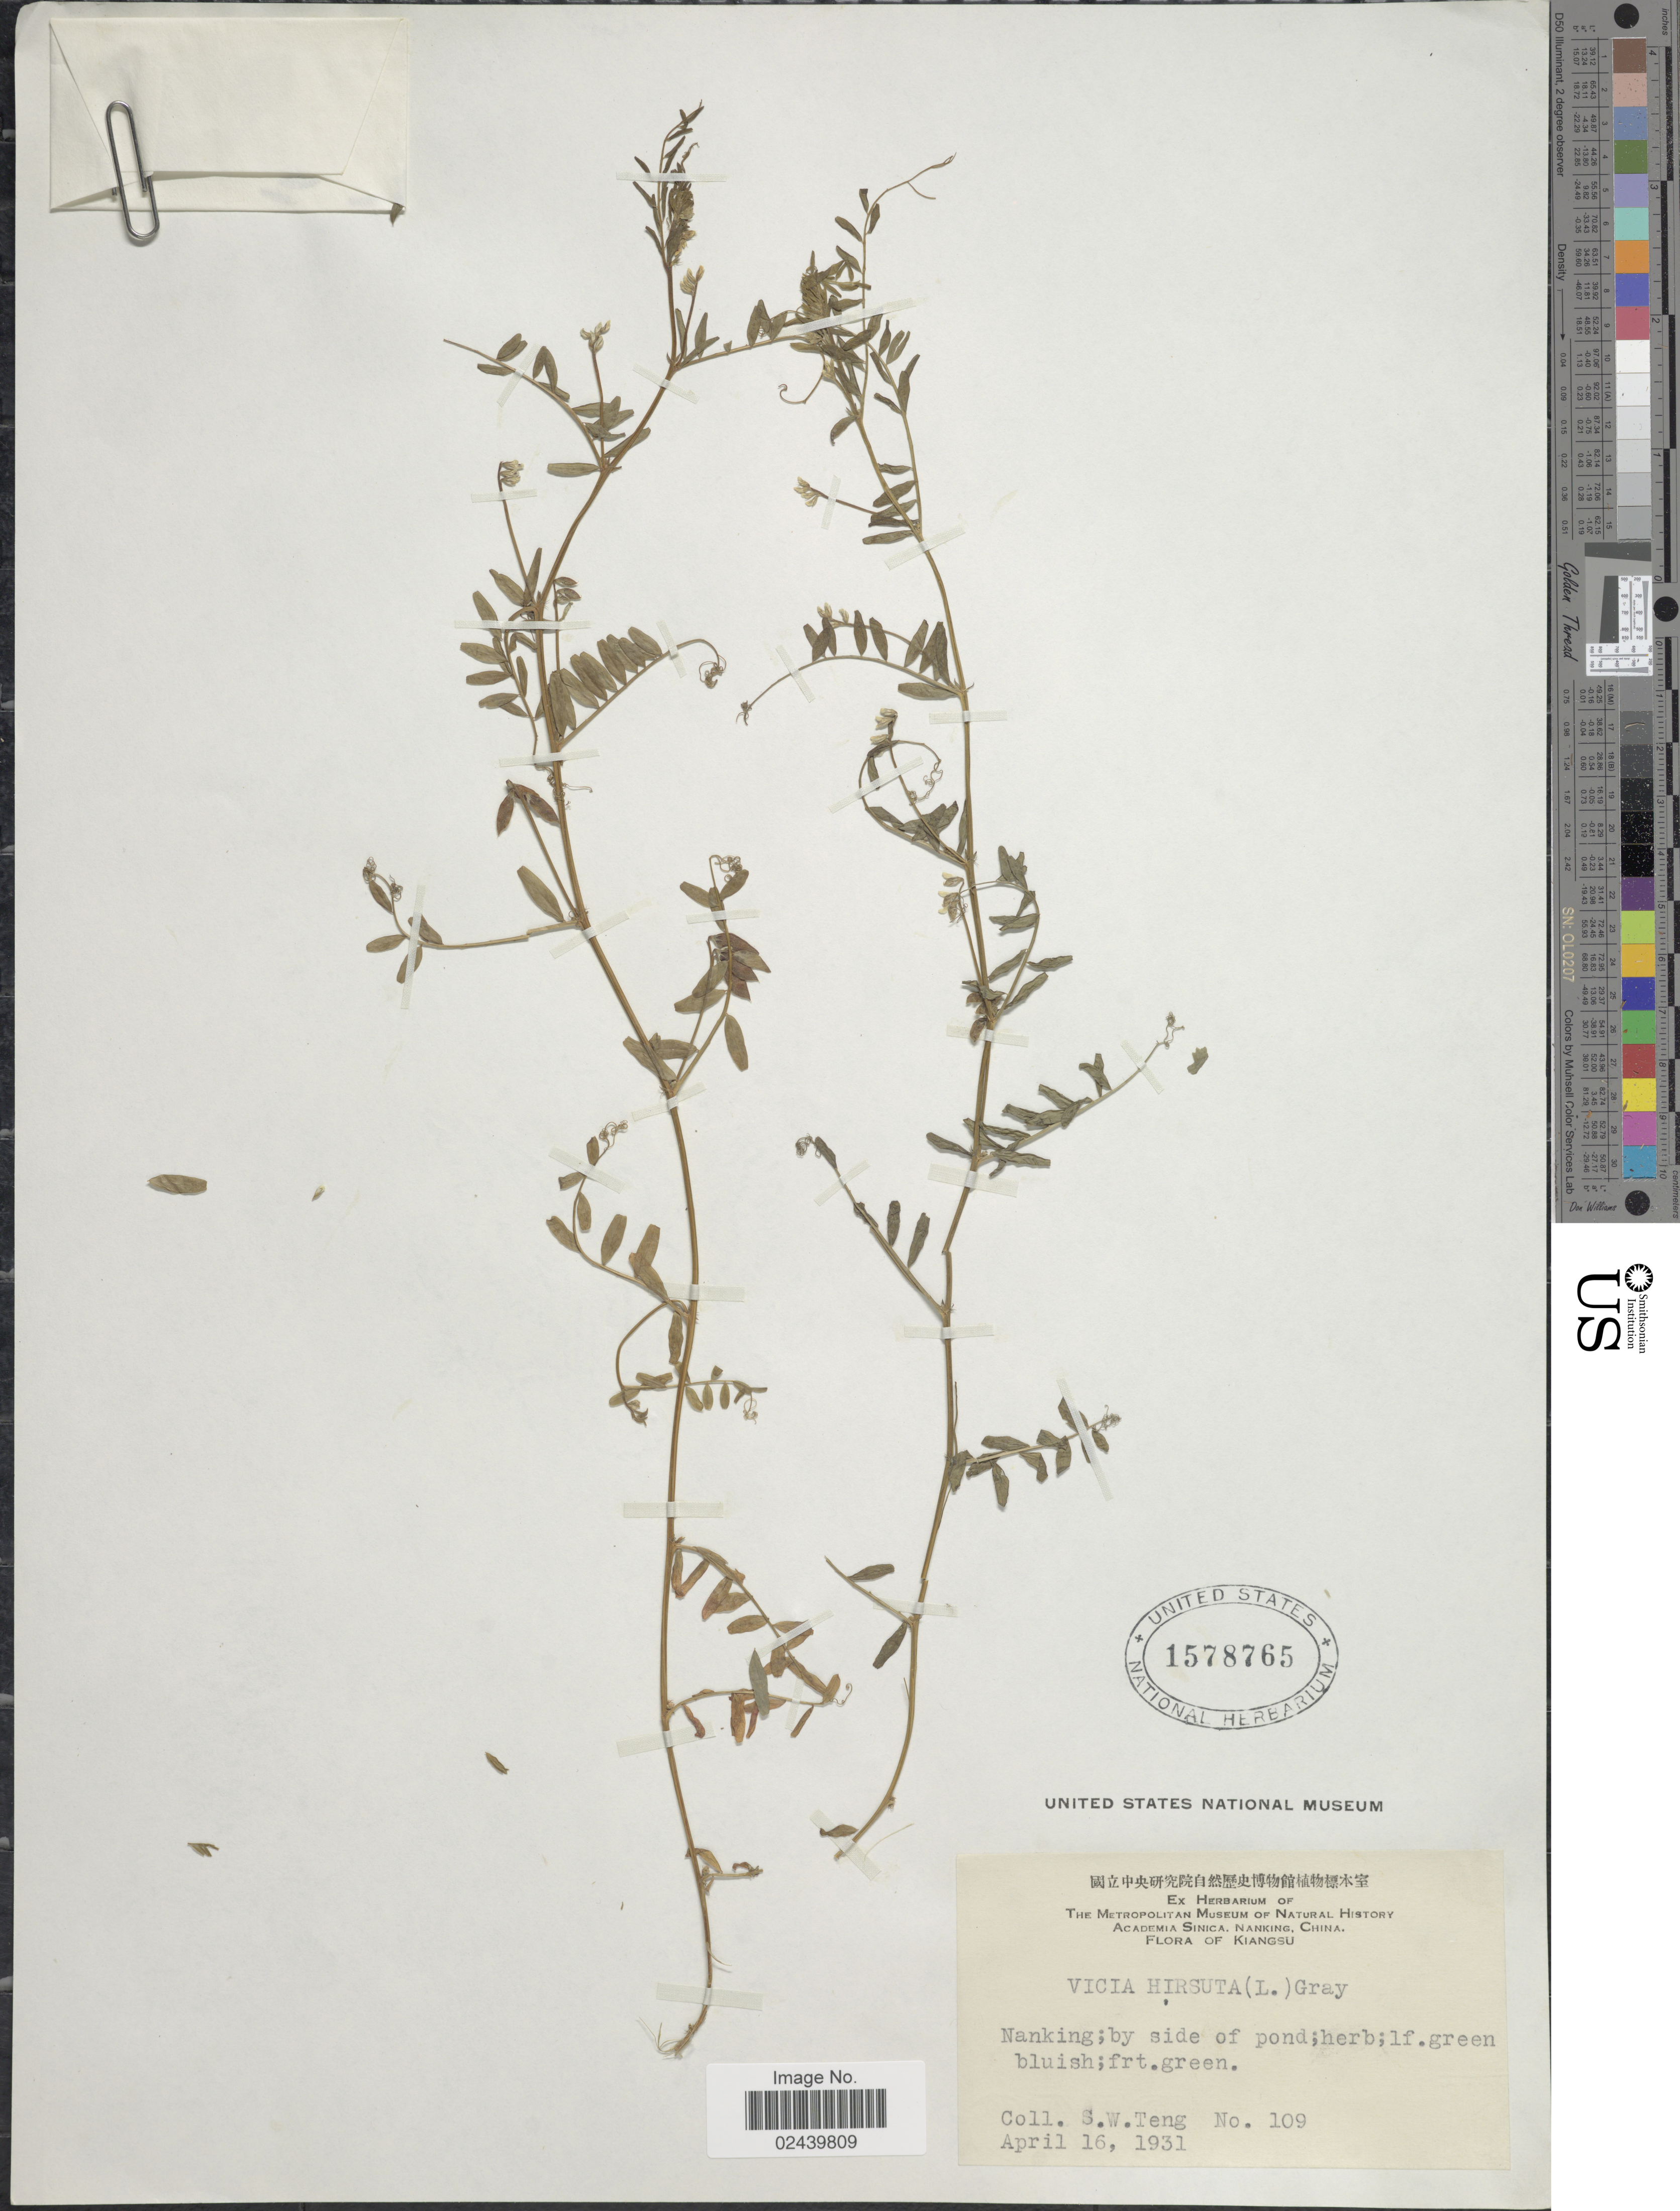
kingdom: Plantae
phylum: Tracheophyta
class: Magnoliopsida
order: Fabales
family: Fabaceae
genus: Vicia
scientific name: Vicia hirsuta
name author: (L.) A. Gray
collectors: S. Teng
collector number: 109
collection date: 1931-04-16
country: China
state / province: Jiangsu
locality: Kiangsu. Nanking, side of pond.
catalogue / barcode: US 1578765